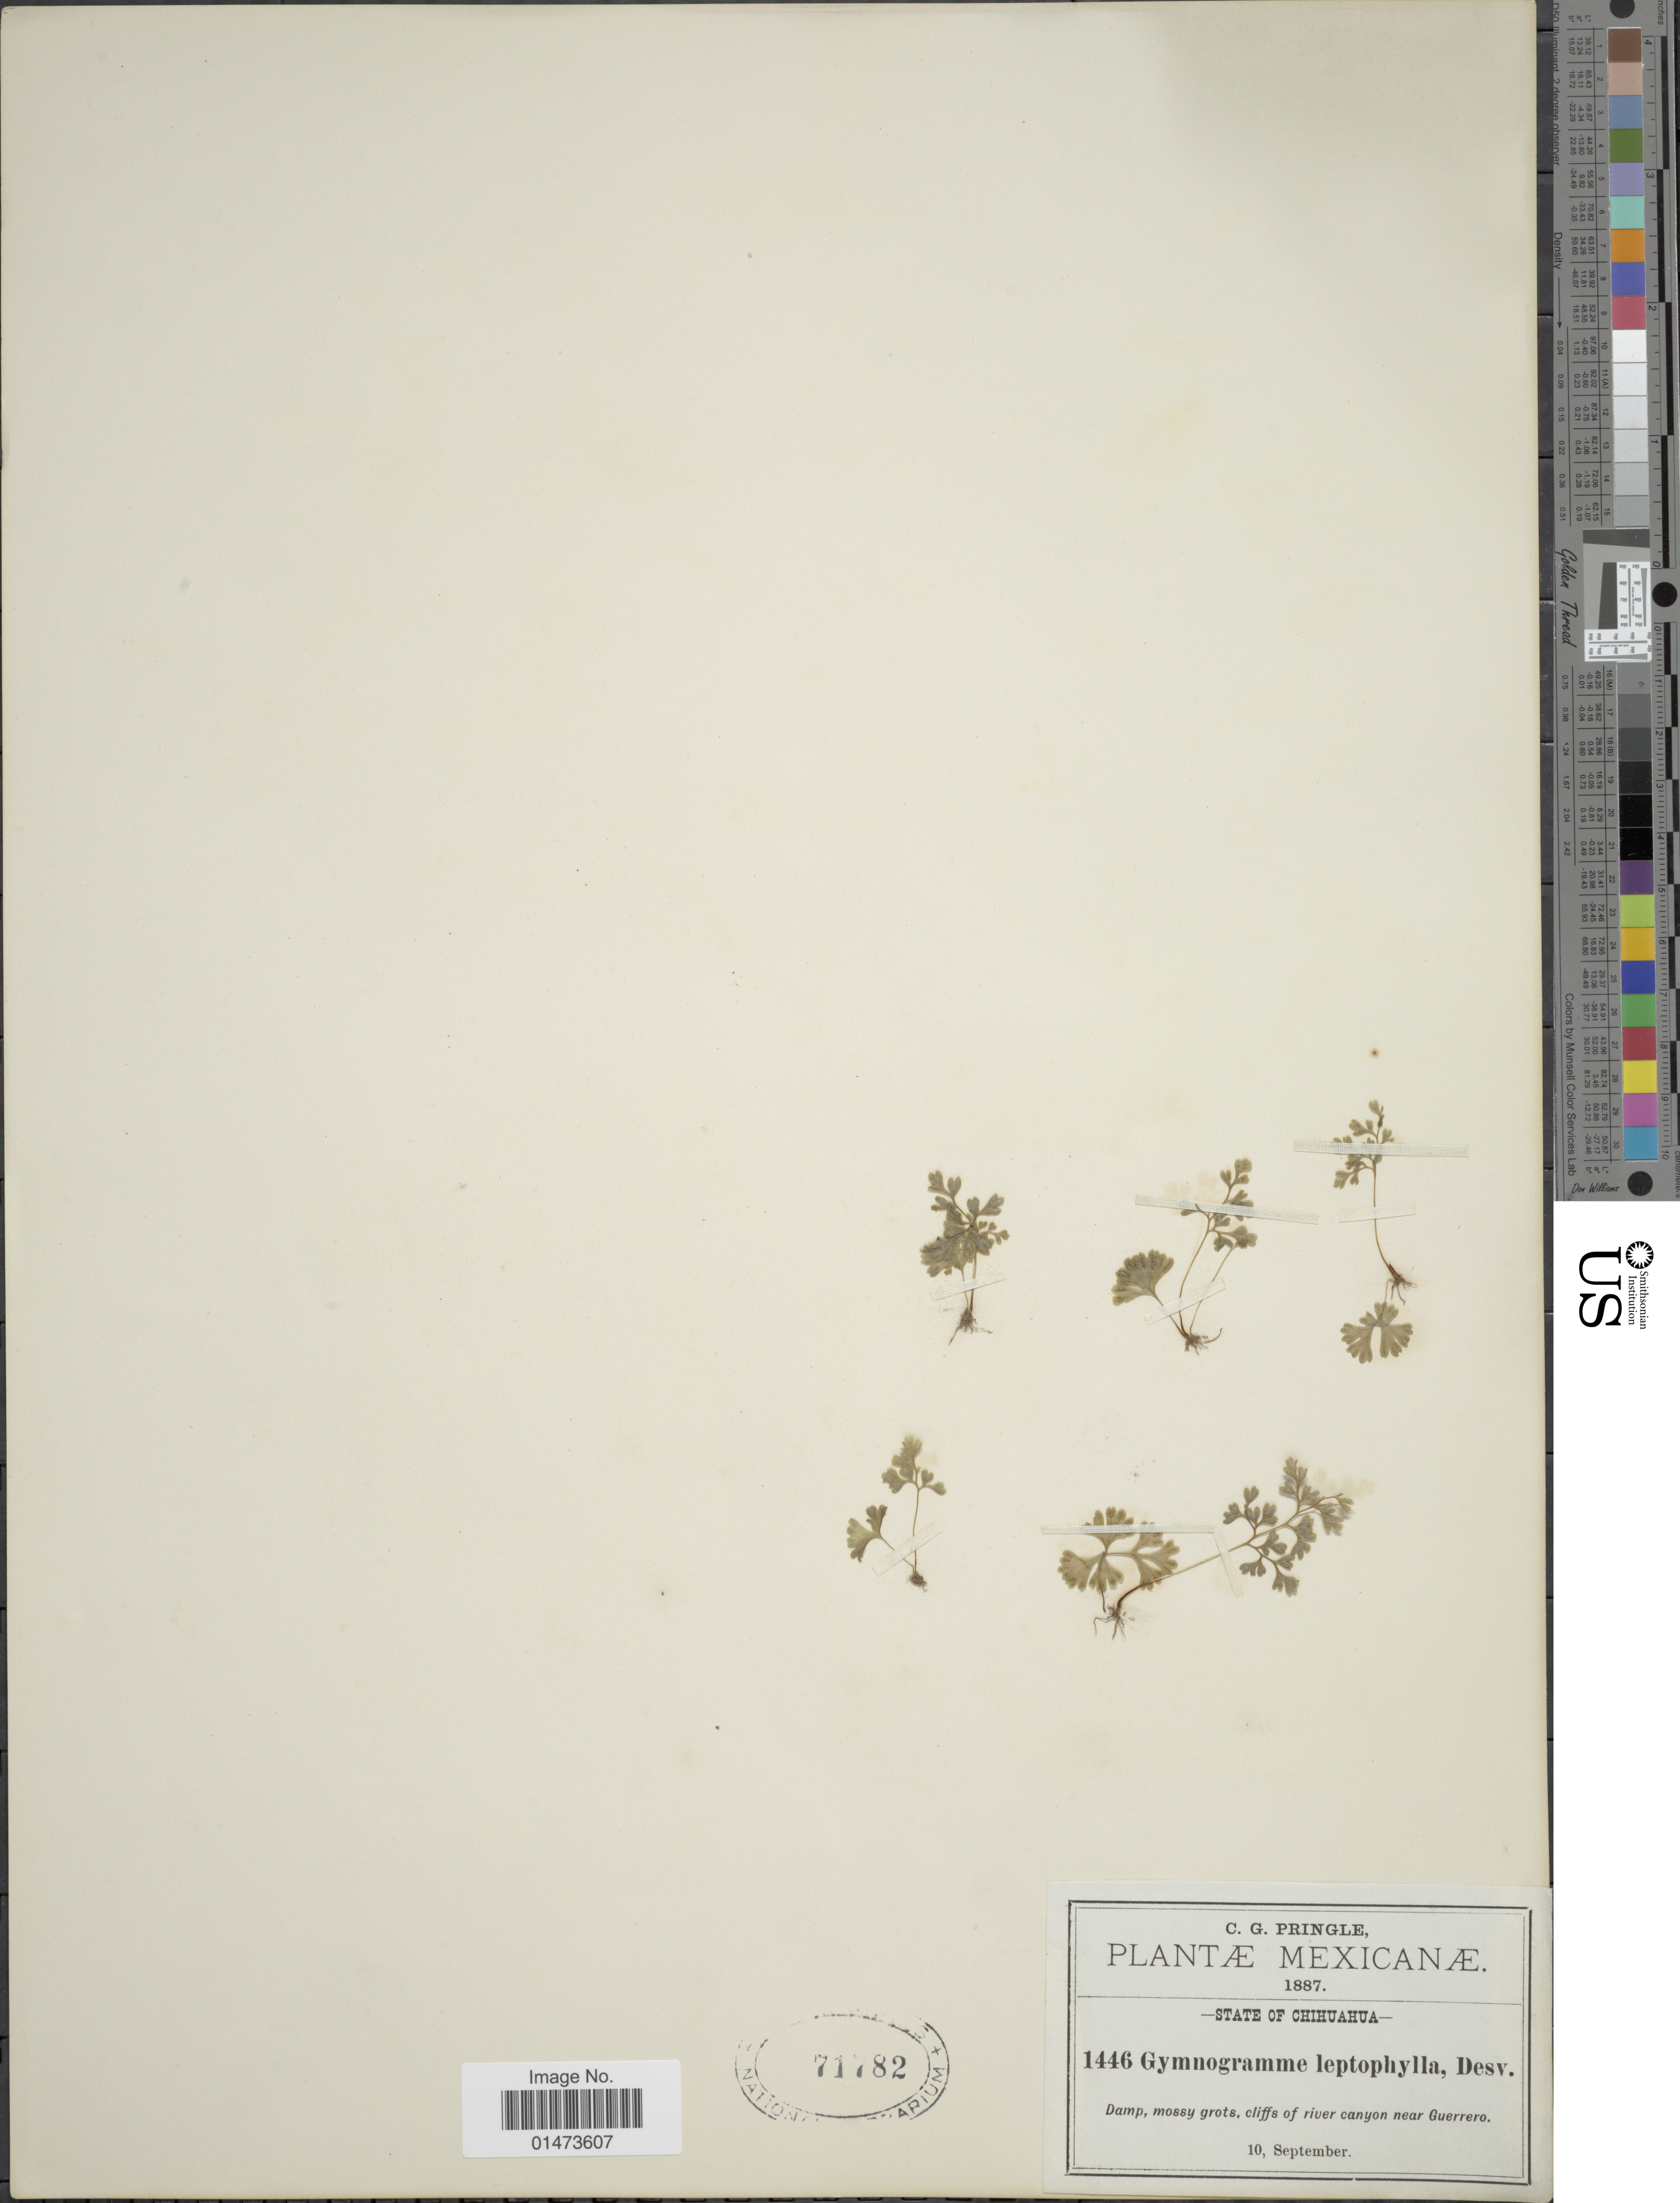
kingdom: Plantae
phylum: Tracheophyta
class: Polypodiopsida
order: Polypodiales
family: Pteridaceae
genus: Anogramma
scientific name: Anogramma leptophylla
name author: (L.) Link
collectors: C. G. Pringle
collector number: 1446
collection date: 1887-09-10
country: Mexico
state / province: Chihuahua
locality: Damp, mossy grots, cliffs of river canyon near Guerrero.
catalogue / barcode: US 71782